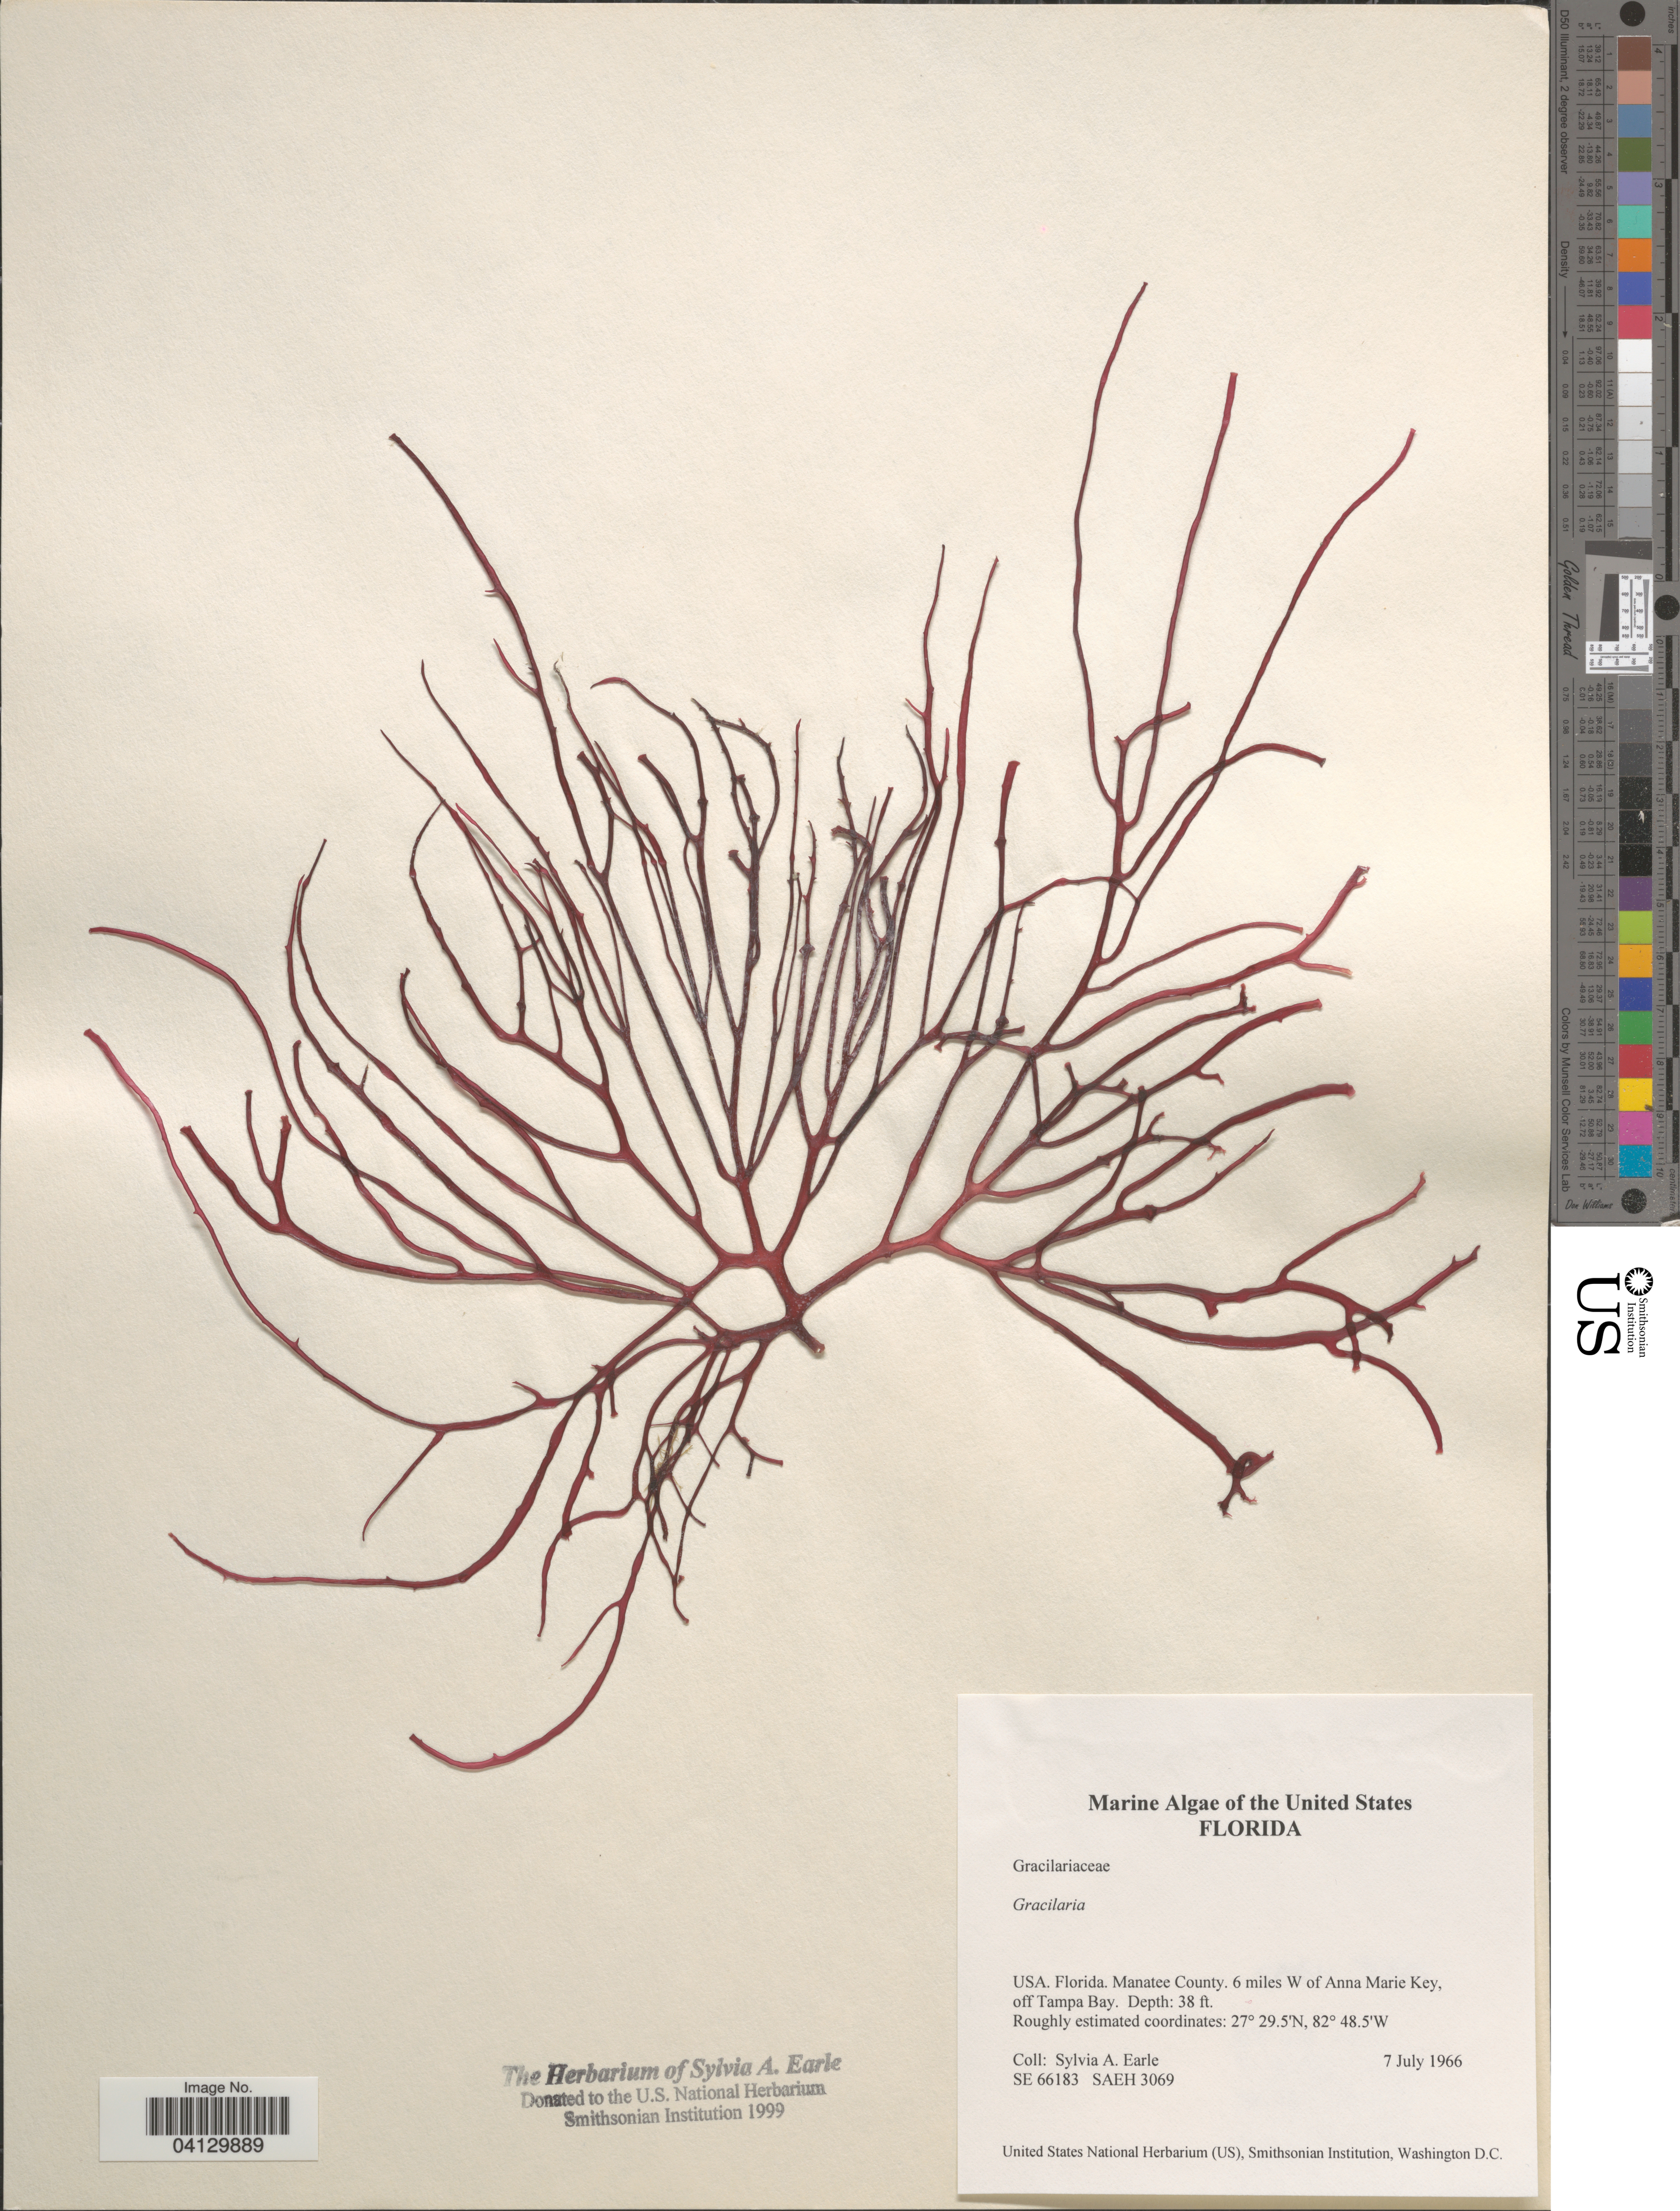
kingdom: Plantae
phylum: Rhodophyta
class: Florideophyceae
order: Gracilariales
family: Gracilariaceae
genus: Gracilaria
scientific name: Gracilaria sp.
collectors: S. A. Earle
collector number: SE66183/SAEH3069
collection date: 1966-07-07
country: United States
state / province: Florida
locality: Manatee County. 6 miles W of Anna Marie Key, off Tampa Bay.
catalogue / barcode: US 328704